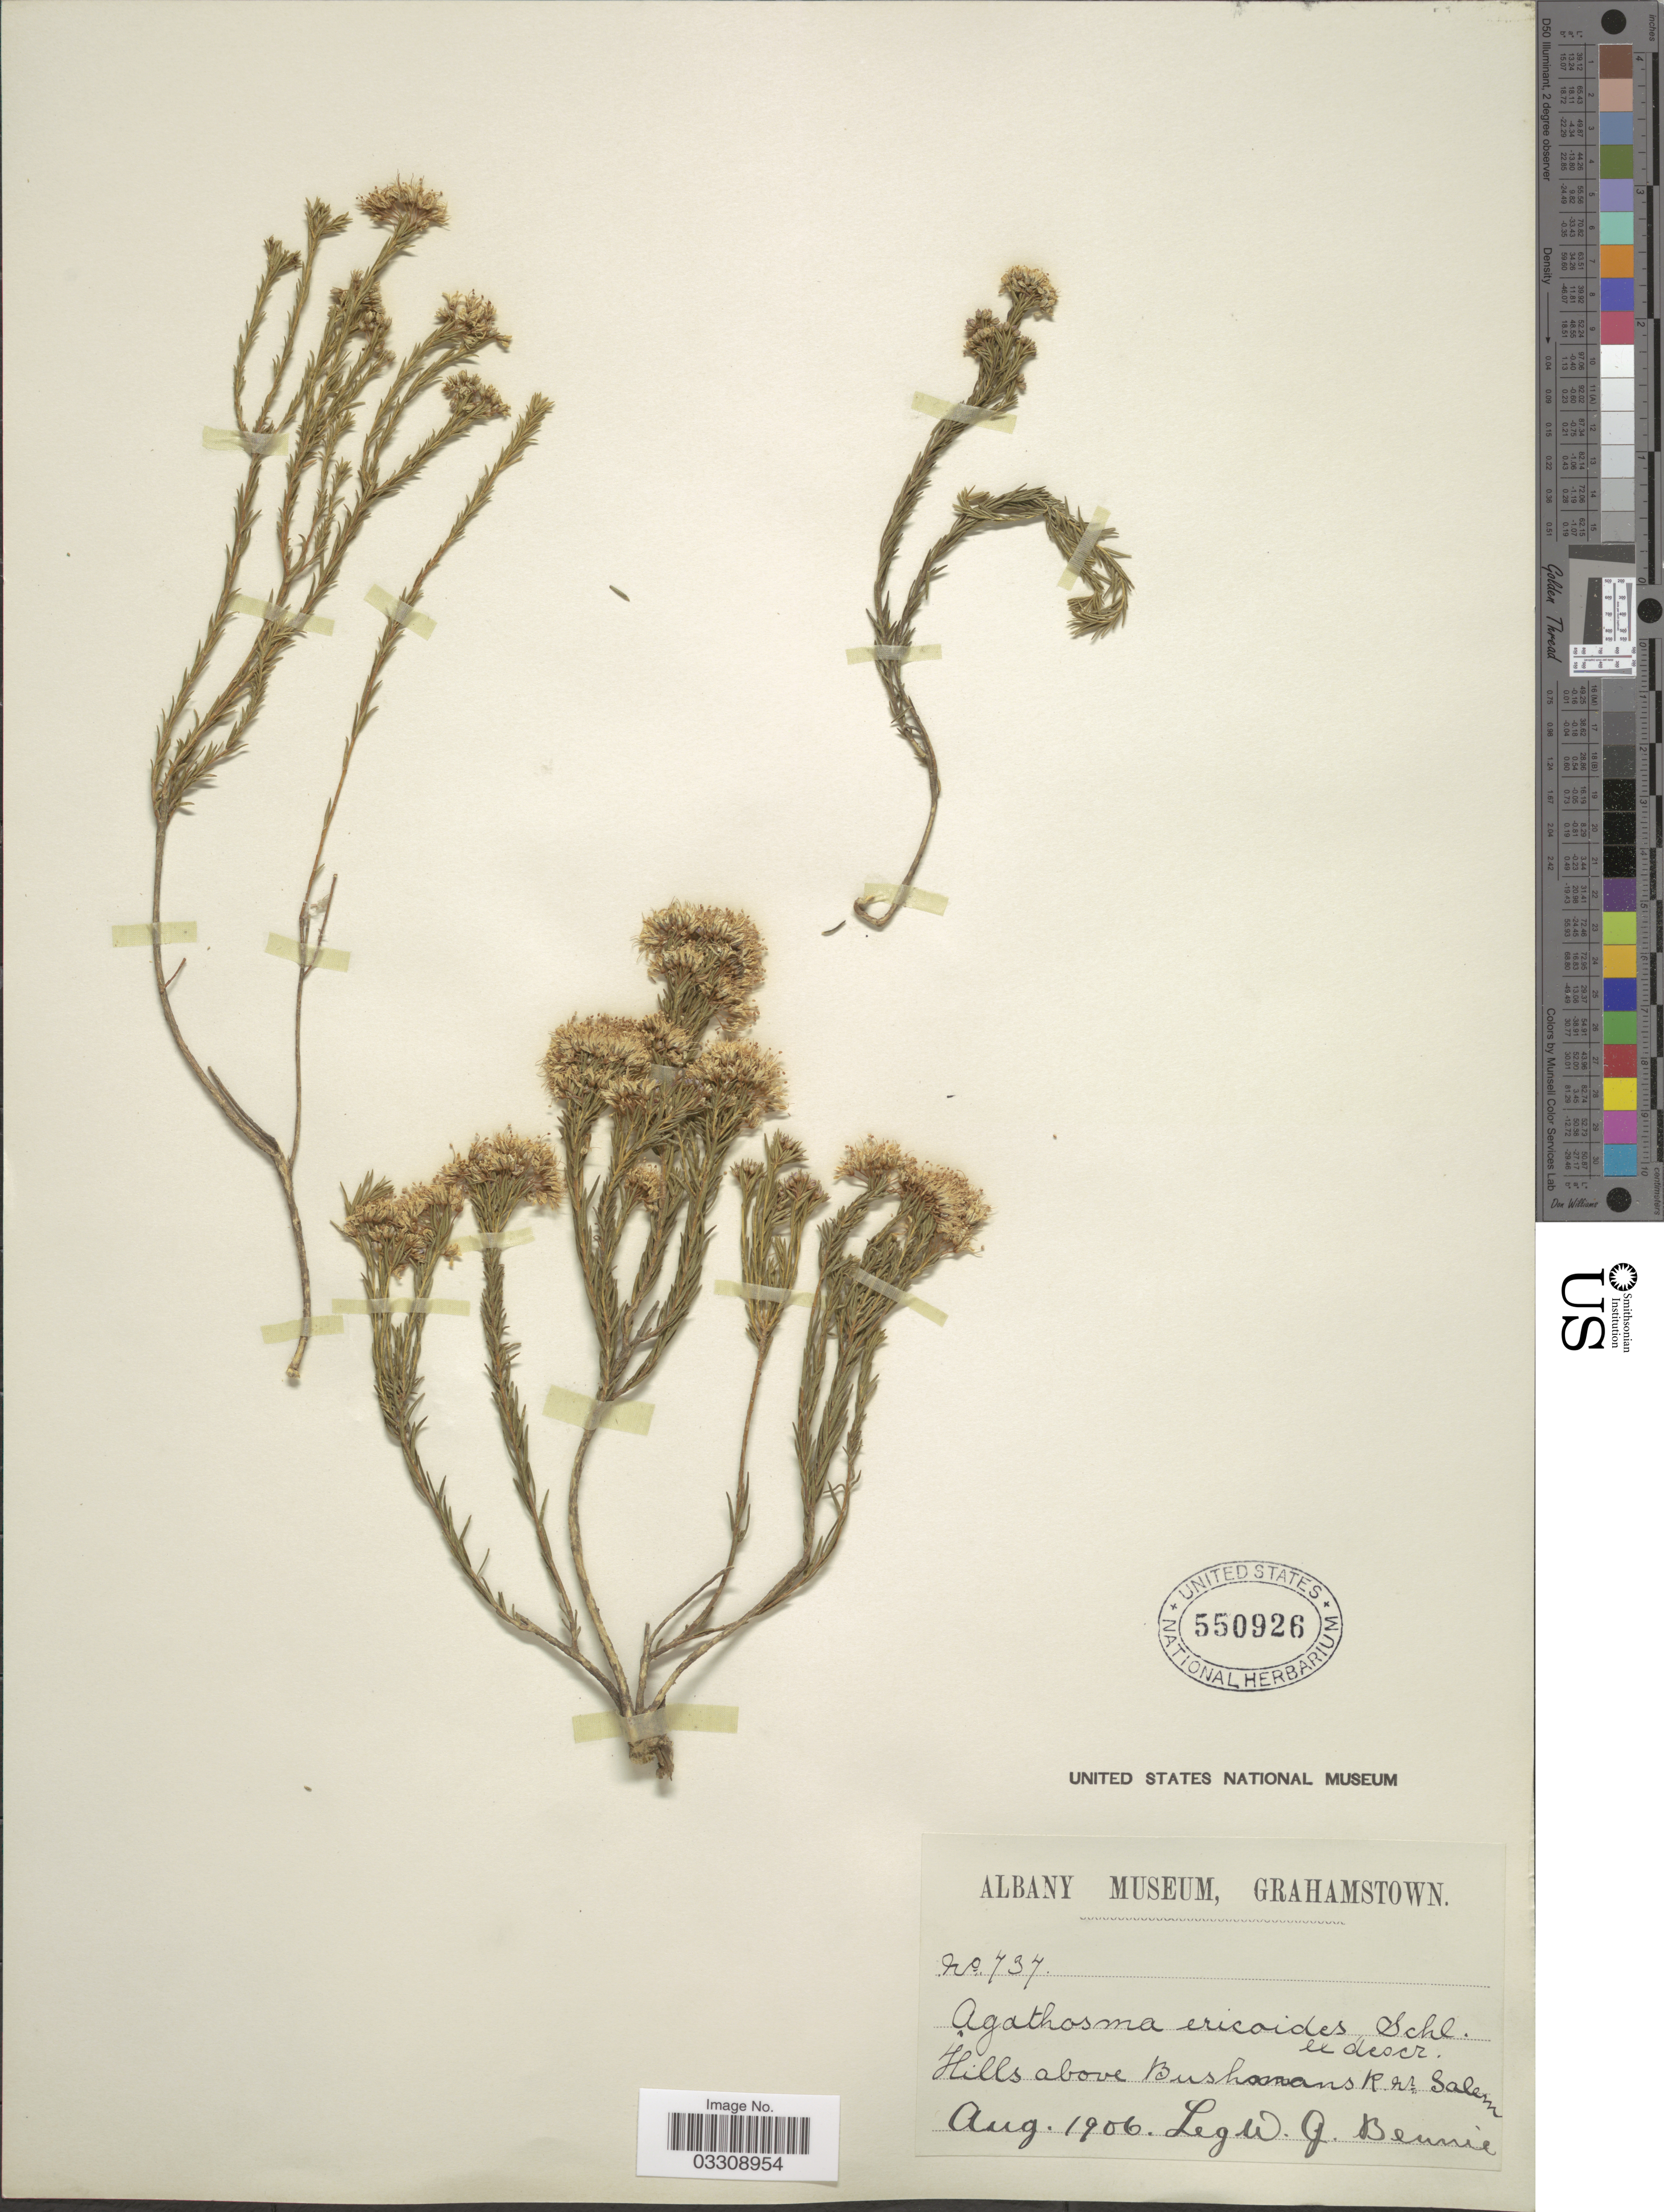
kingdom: Plantae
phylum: Tracheophyta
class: Magnoliopsida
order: Sapindales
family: Rutaceae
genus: Agathosma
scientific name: Agathosma ericoides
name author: Schltdl.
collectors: W. Bennie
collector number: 737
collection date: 1906-08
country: South Africa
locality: Hills above Bushmans R nr Salem.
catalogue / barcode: US 550926